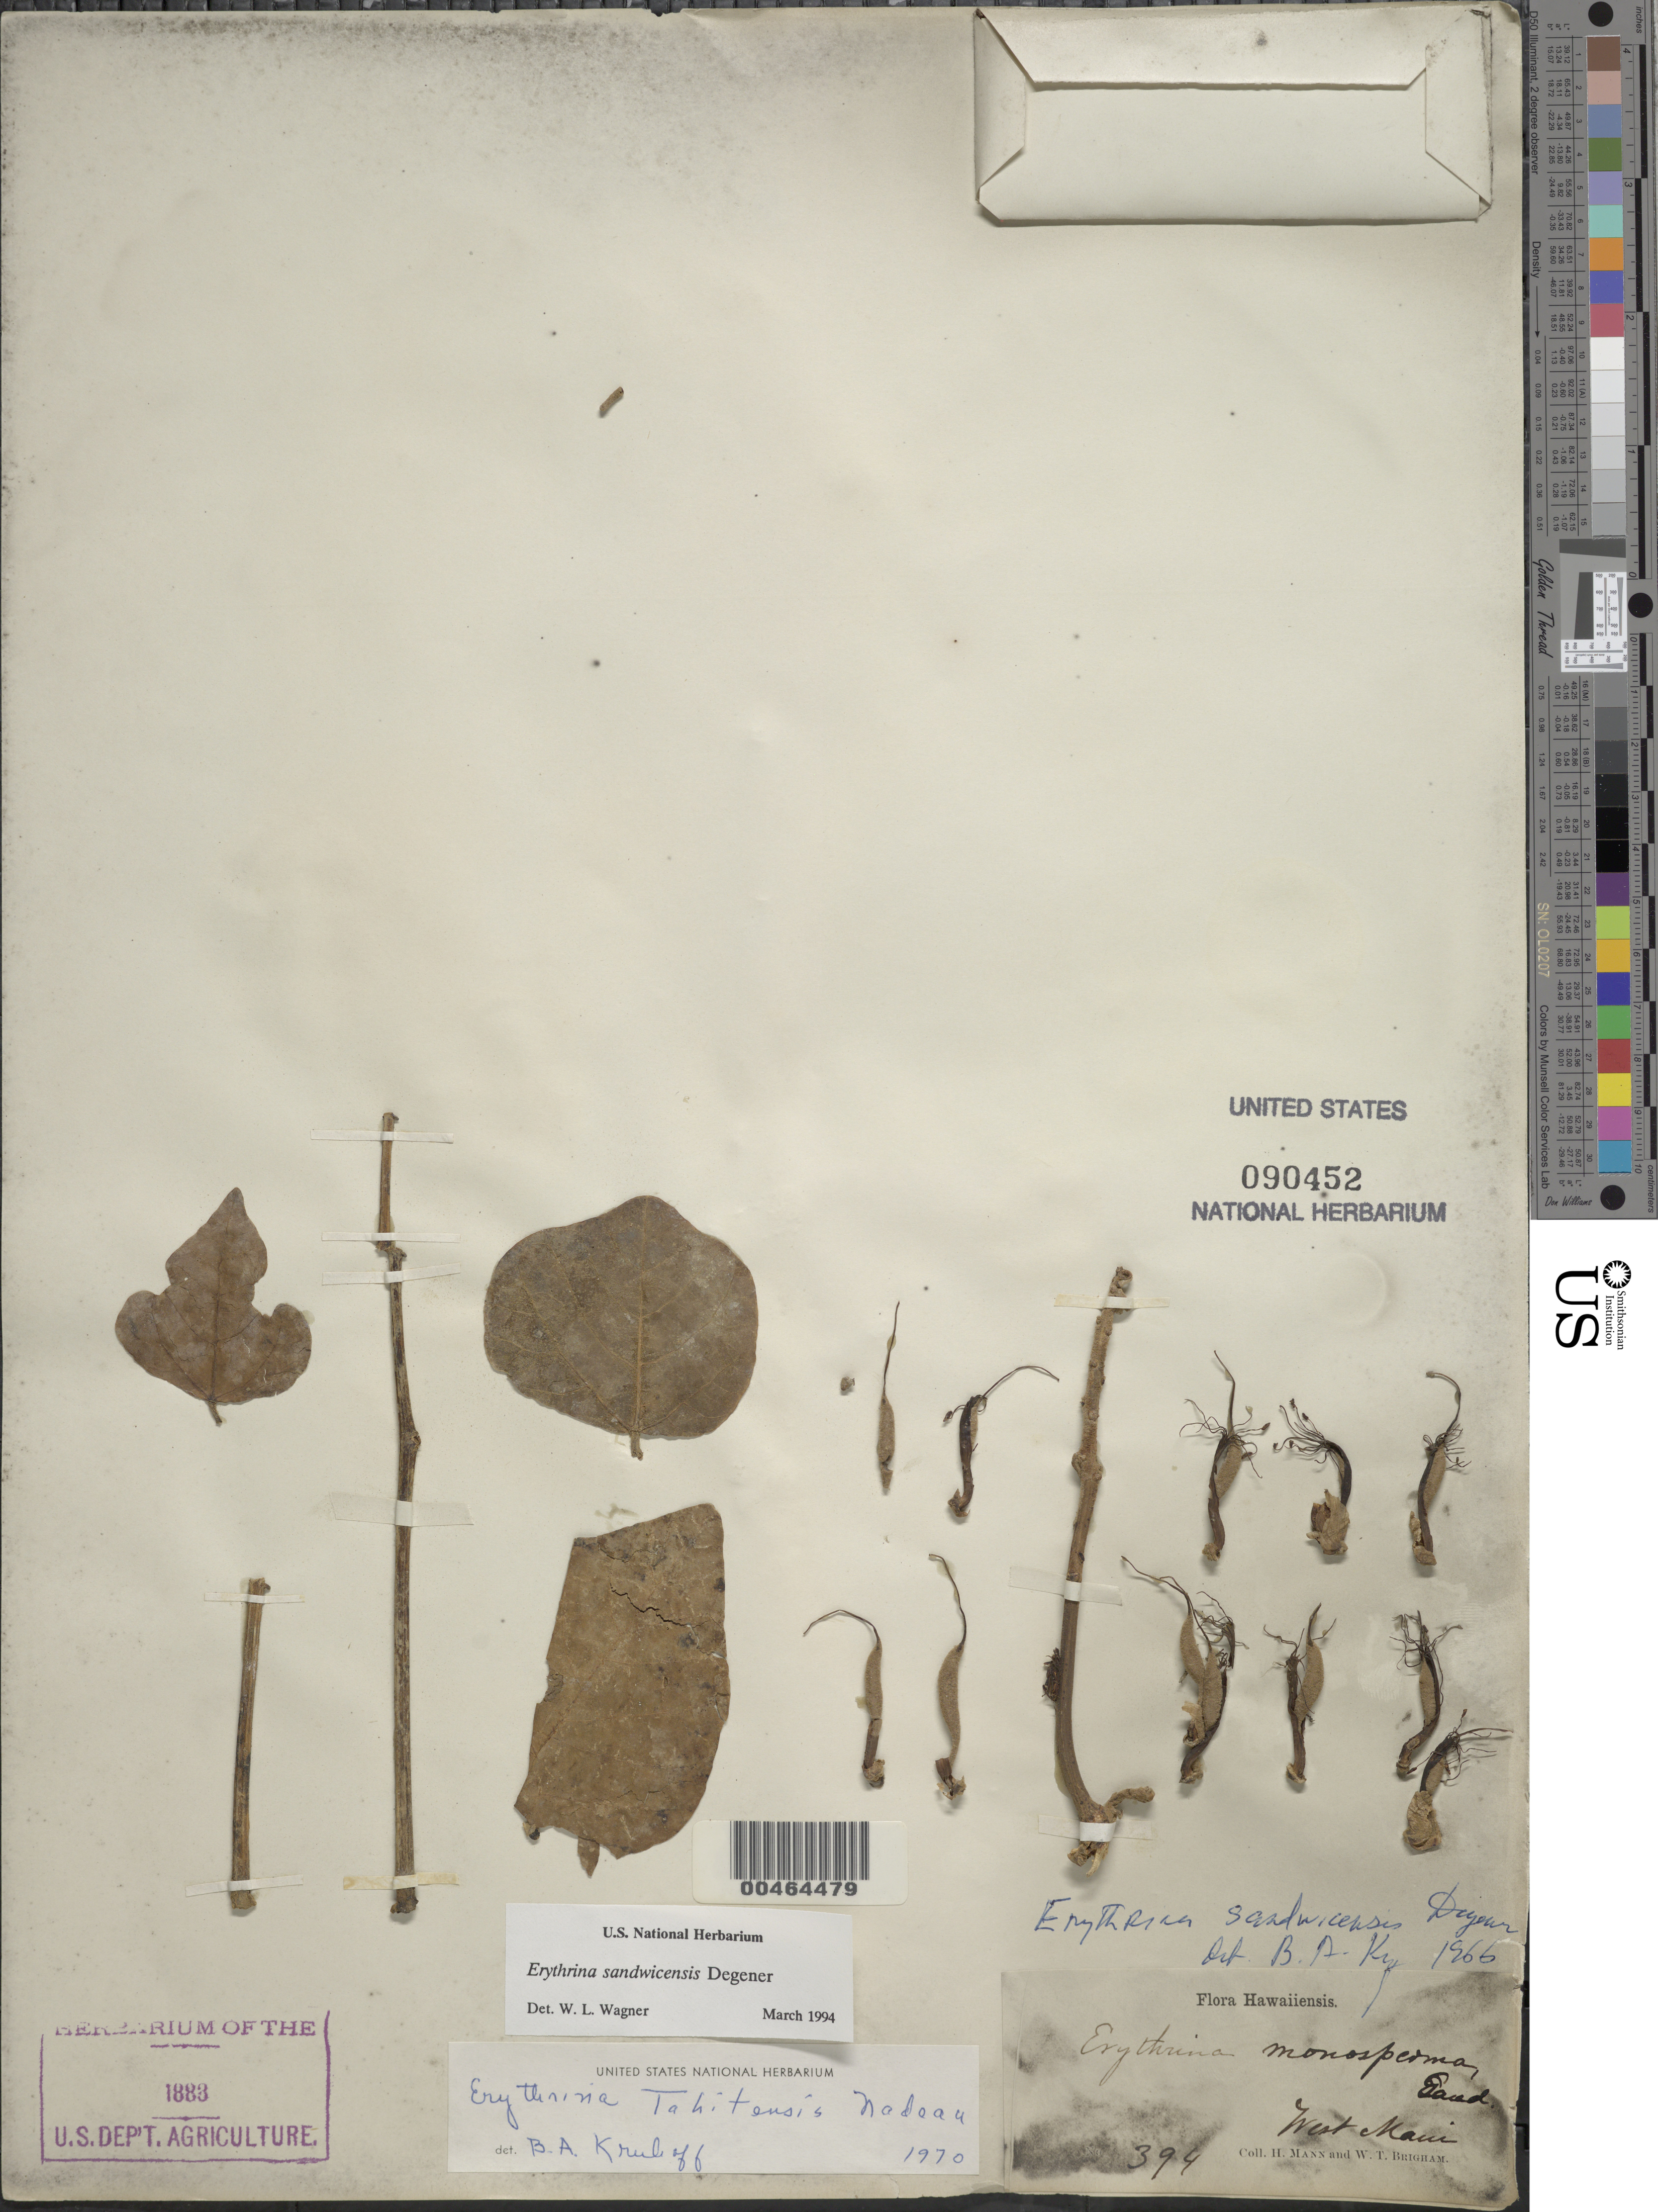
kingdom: Plantae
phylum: Tracheophyta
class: Magnoliopsida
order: Fabales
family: Fabaceae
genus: Erythrina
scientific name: Erythrina sandwicensis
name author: O. Deg.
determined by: Wagner, W. L., (BOT), Smithsonian Institution - National Museum of Natural History (UNITED STATES)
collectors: H. Mann & W. T. Brigham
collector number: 394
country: United States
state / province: Hawaii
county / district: Maui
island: Maui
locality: West Maui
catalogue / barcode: US 90452